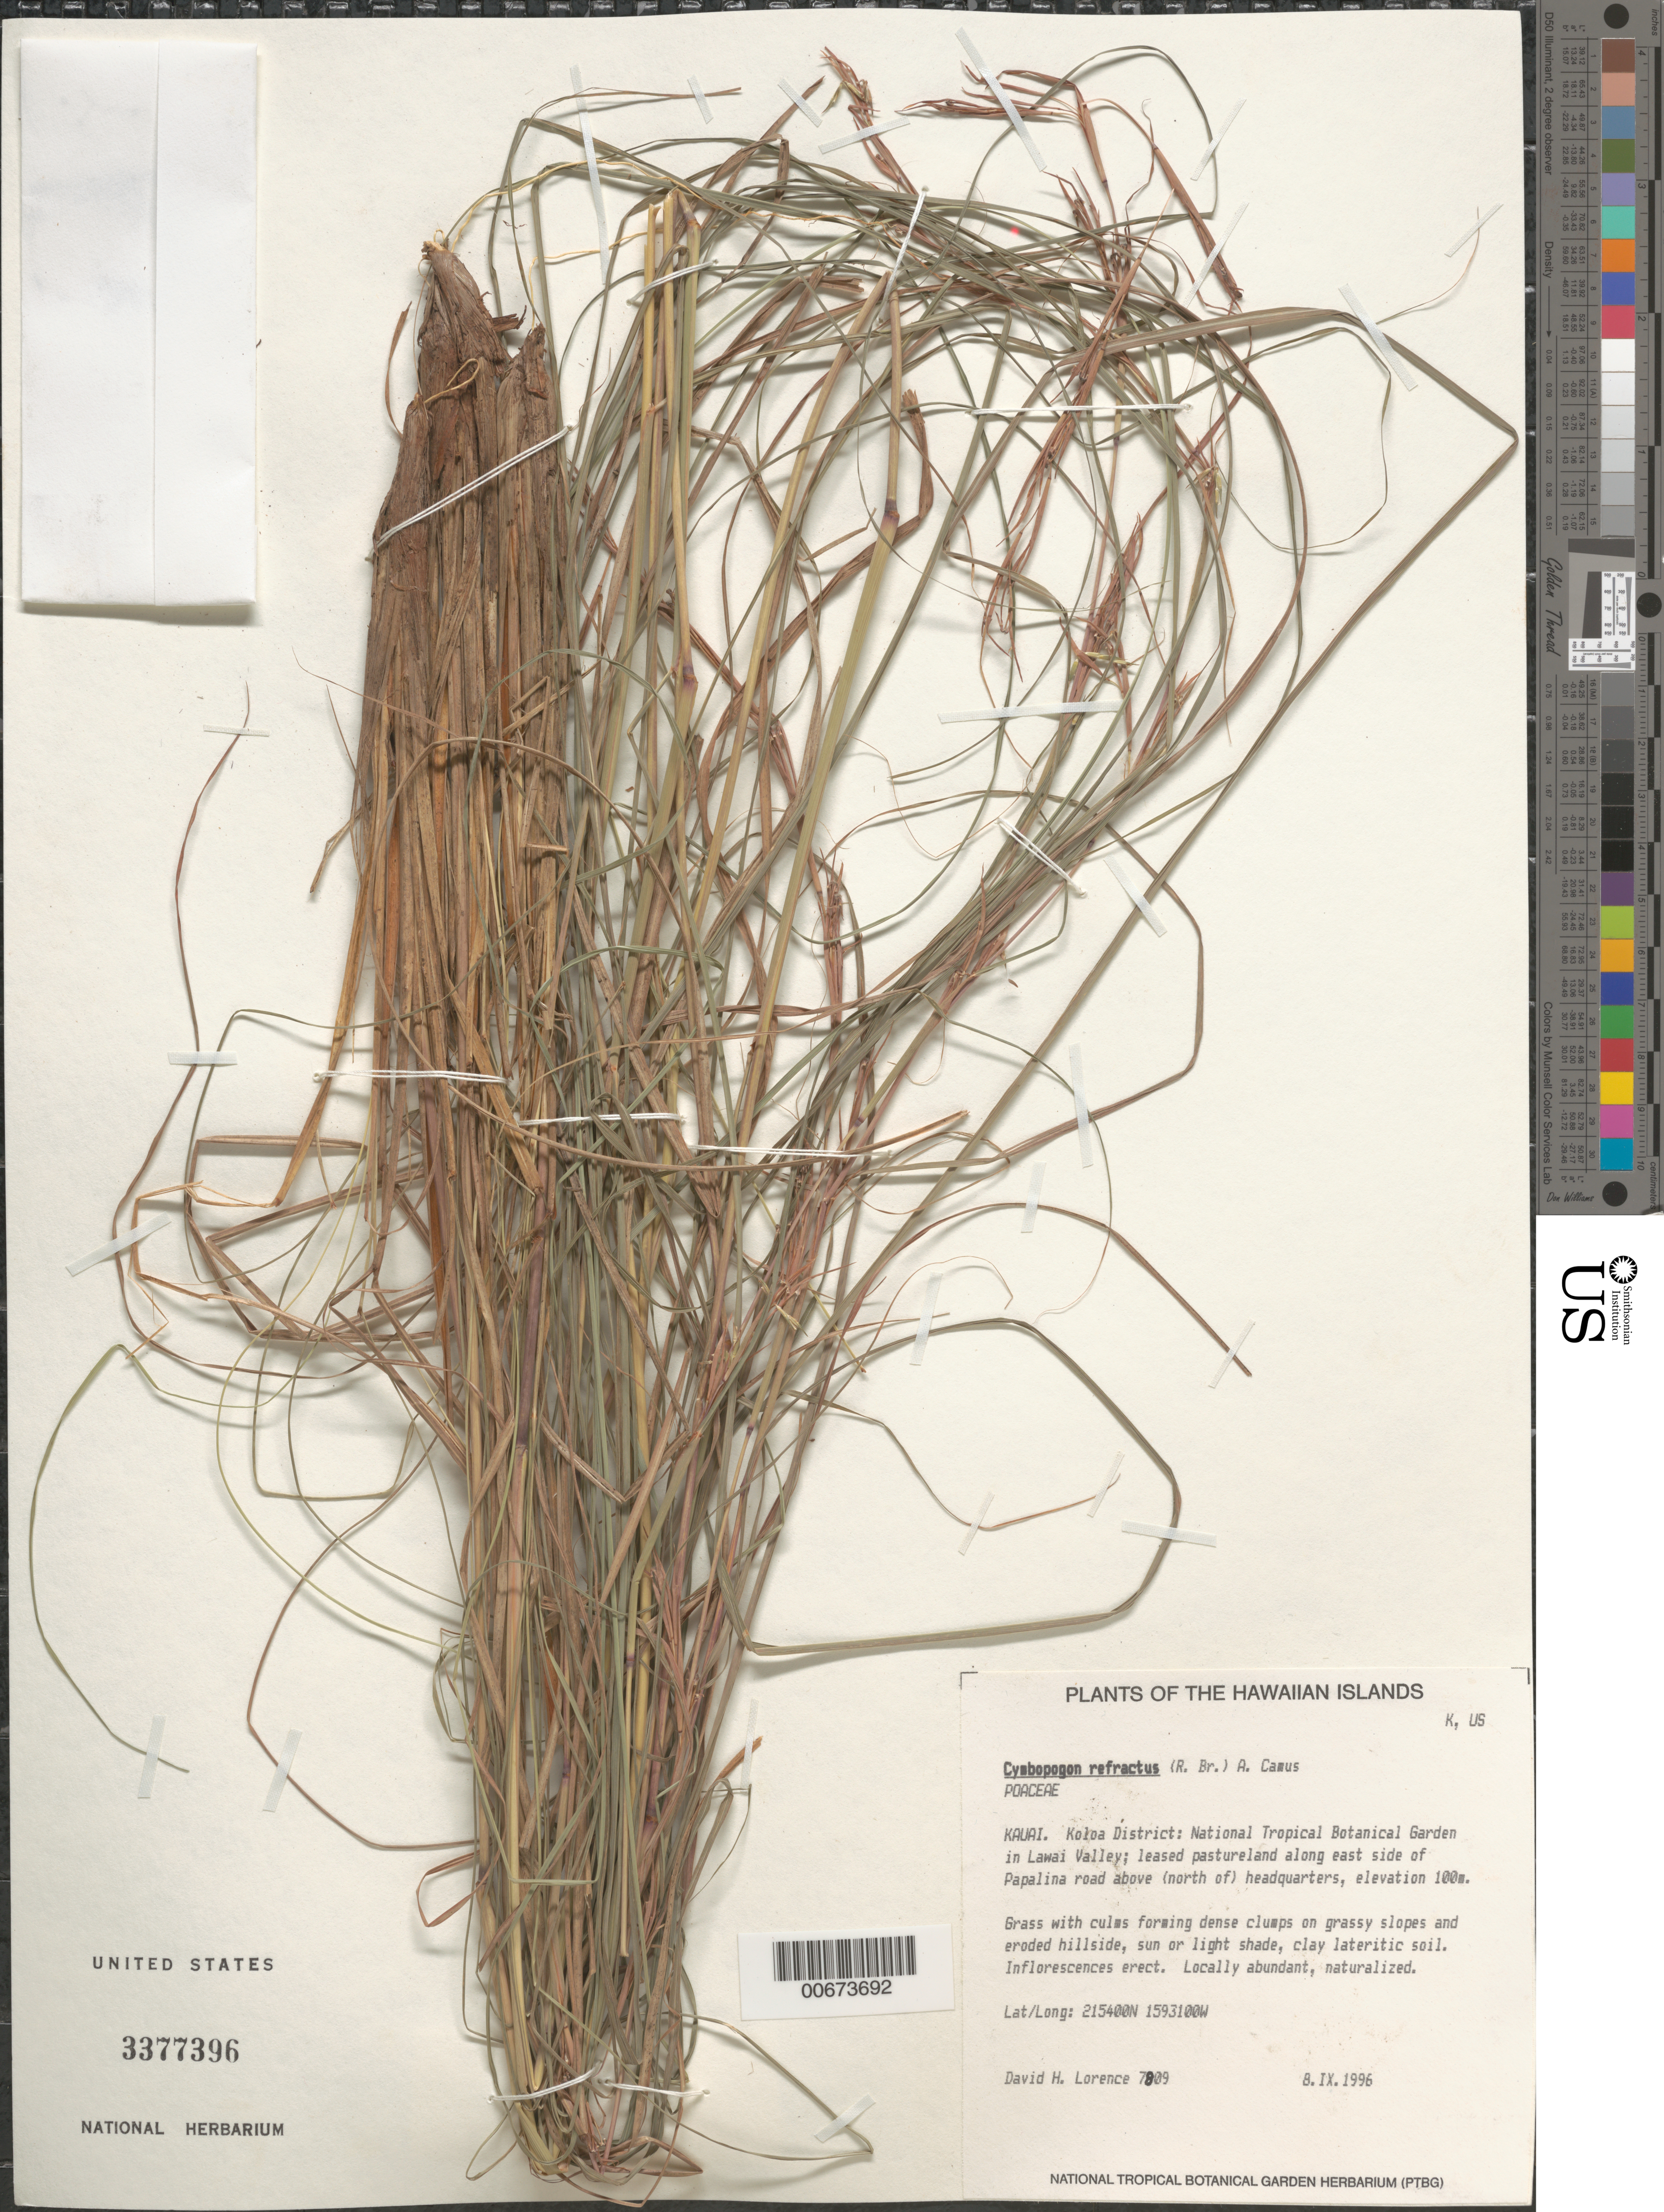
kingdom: Plantae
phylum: Tracheophyta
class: Liliopsida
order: Poales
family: Poaceae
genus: Cymbopogon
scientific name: Cymbopogon refractus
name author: (R. Br.) A. Camus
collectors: D. Lorence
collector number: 7809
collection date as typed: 8 Sep 1996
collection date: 1996-09-08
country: United States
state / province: Hawaii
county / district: Kauai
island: Kaua'i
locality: Koloa District, National Tropical Botanical Garden in Lawa'i Valley, along E side of Papalina Road N of headquarters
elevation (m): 100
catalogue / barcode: US 3377396